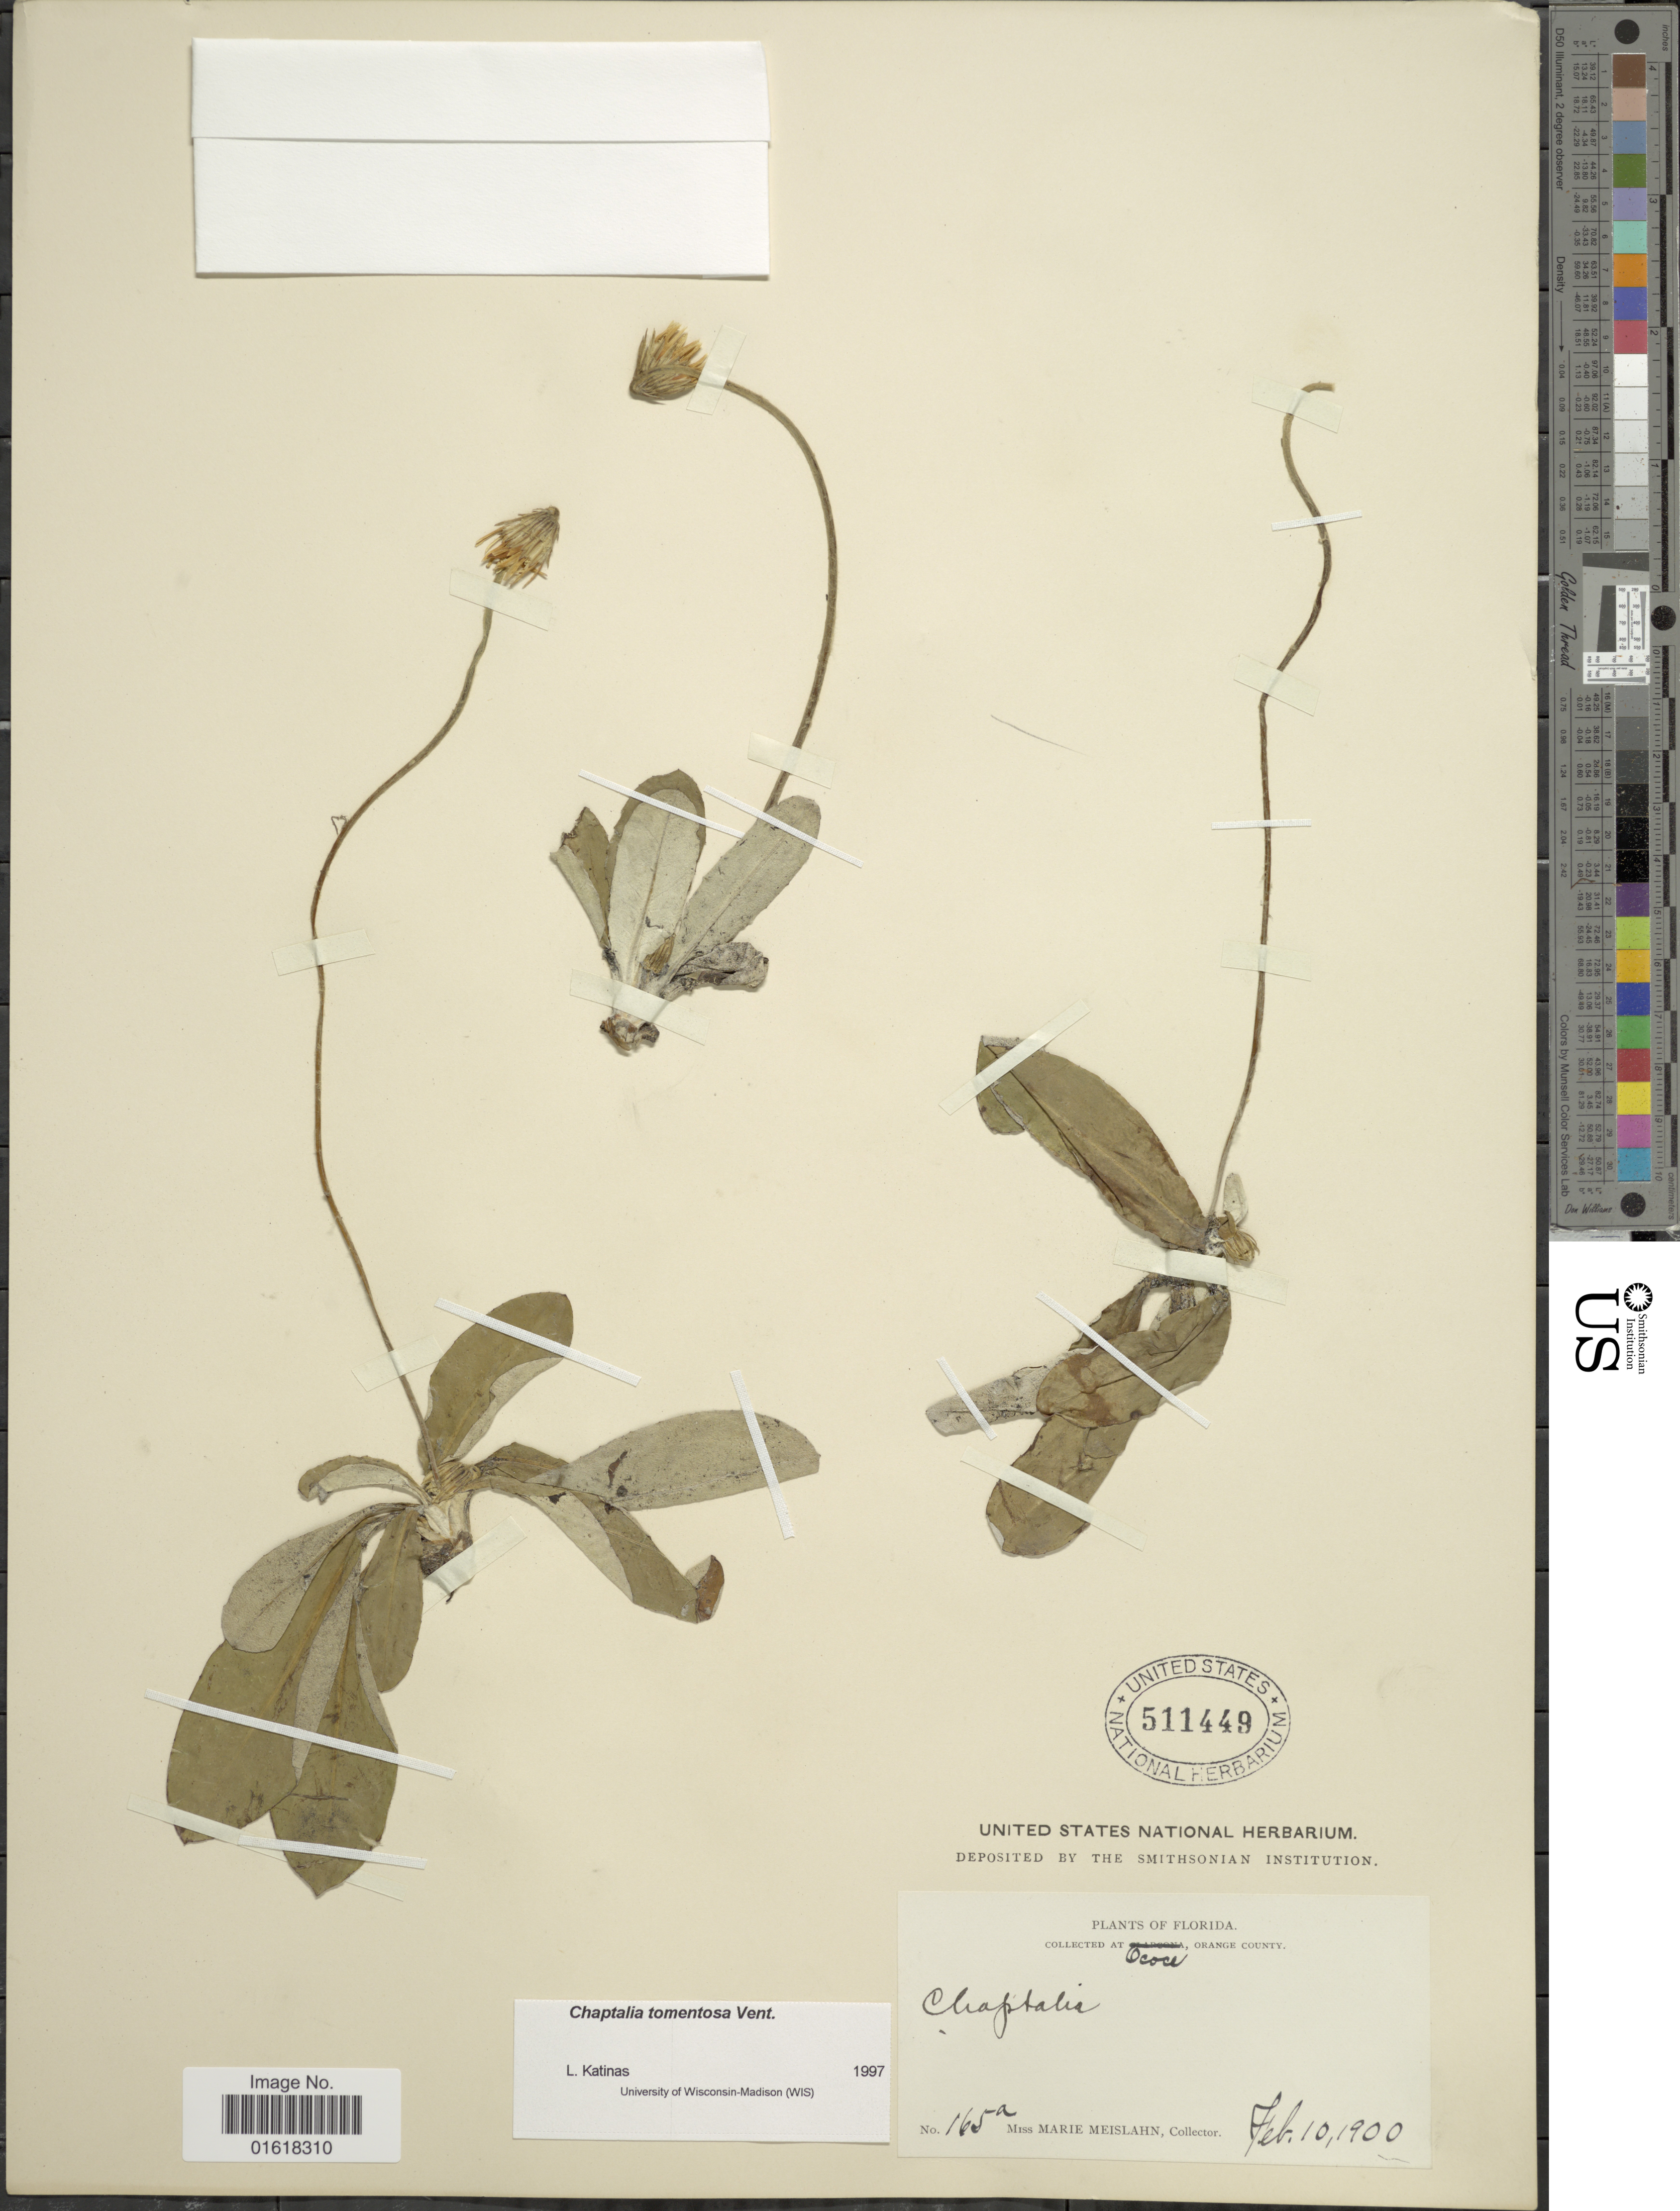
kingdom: Plantae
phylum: Tracheophyta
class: Magnoliopsida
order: Asterales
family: Asteraceae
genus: Chaptalia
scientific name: Chaptalia tomentosa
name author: Vent.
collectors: M. Meislahn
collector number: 165a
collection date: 1900-02-10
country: United States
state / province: Florida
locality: Ococe, Orange County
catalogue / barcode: US 511449